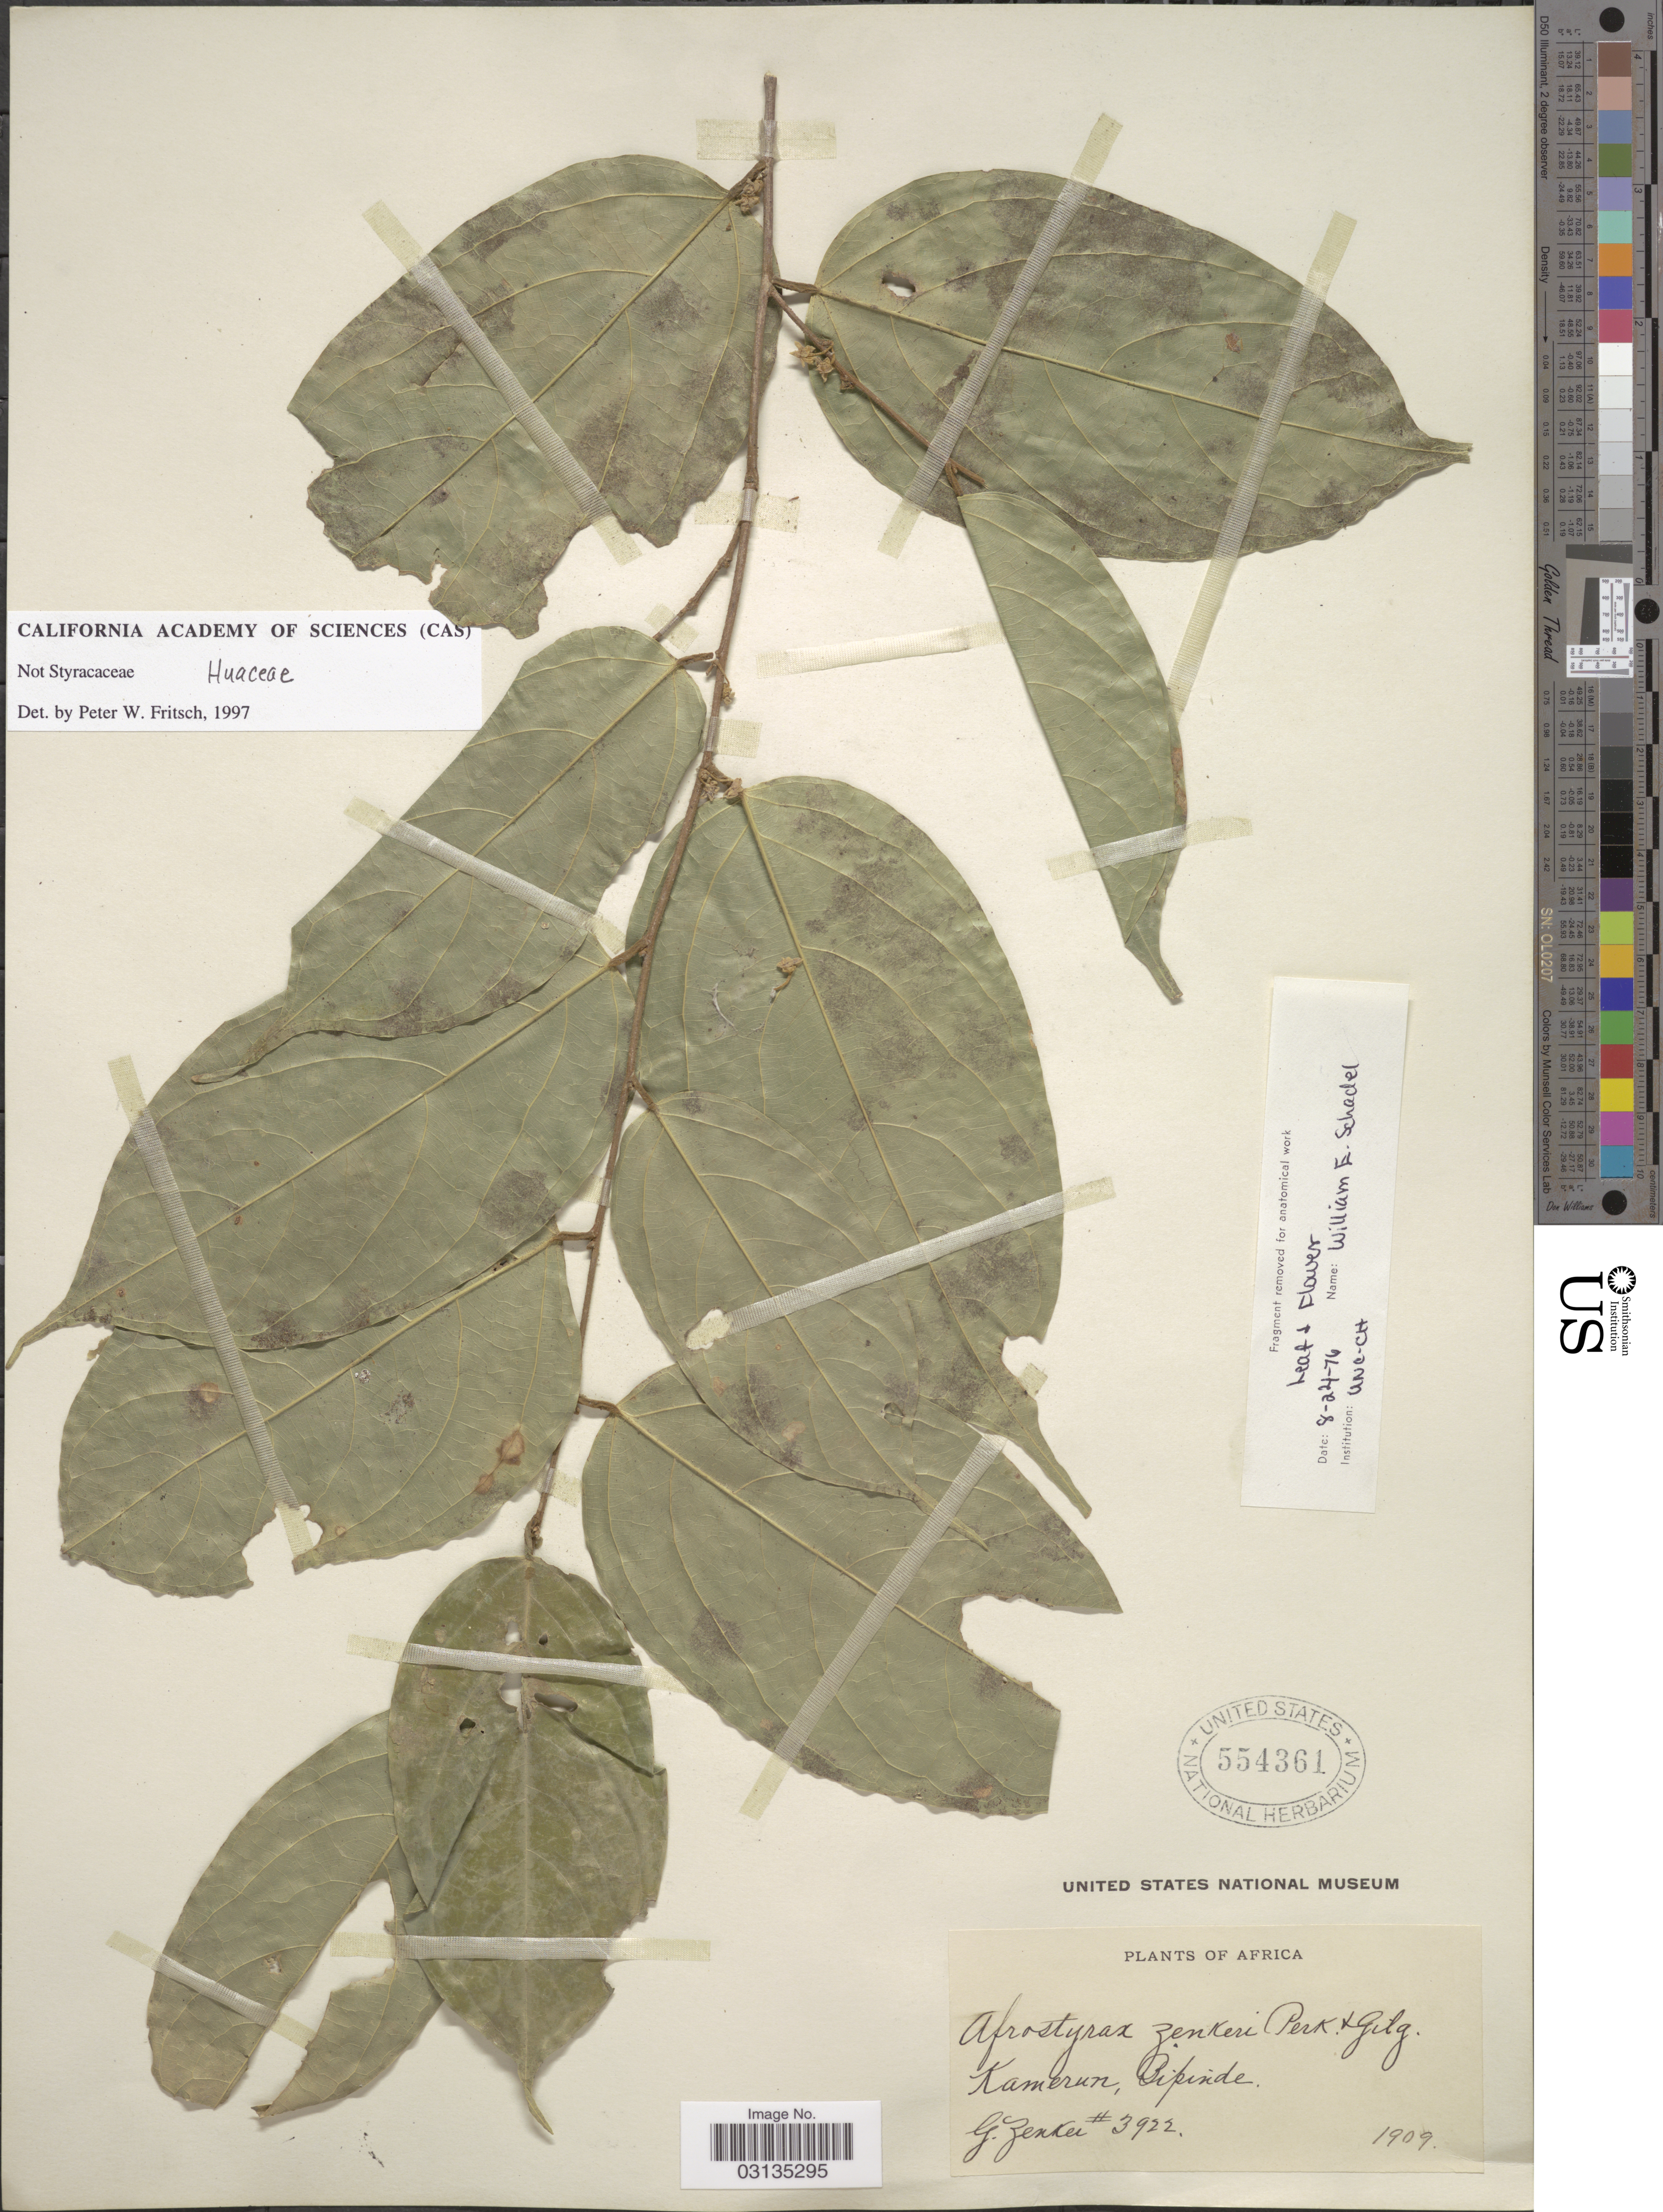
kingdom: Plantae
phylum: Tracheophyta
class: Magnoliopsida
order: Oxalidales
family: Huaceae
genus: Afrostyrax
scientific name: Afrostyrax kamerunensis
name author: Perkins & Gilg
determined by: Strong, Mark T., (BOT), Smithsonian Institution - National Museum of Natural History (UNITED STATES)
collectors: G. A. Zenker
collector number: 3922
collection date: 1909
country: Cameroon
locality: Bipinde.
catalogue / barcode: US 554361